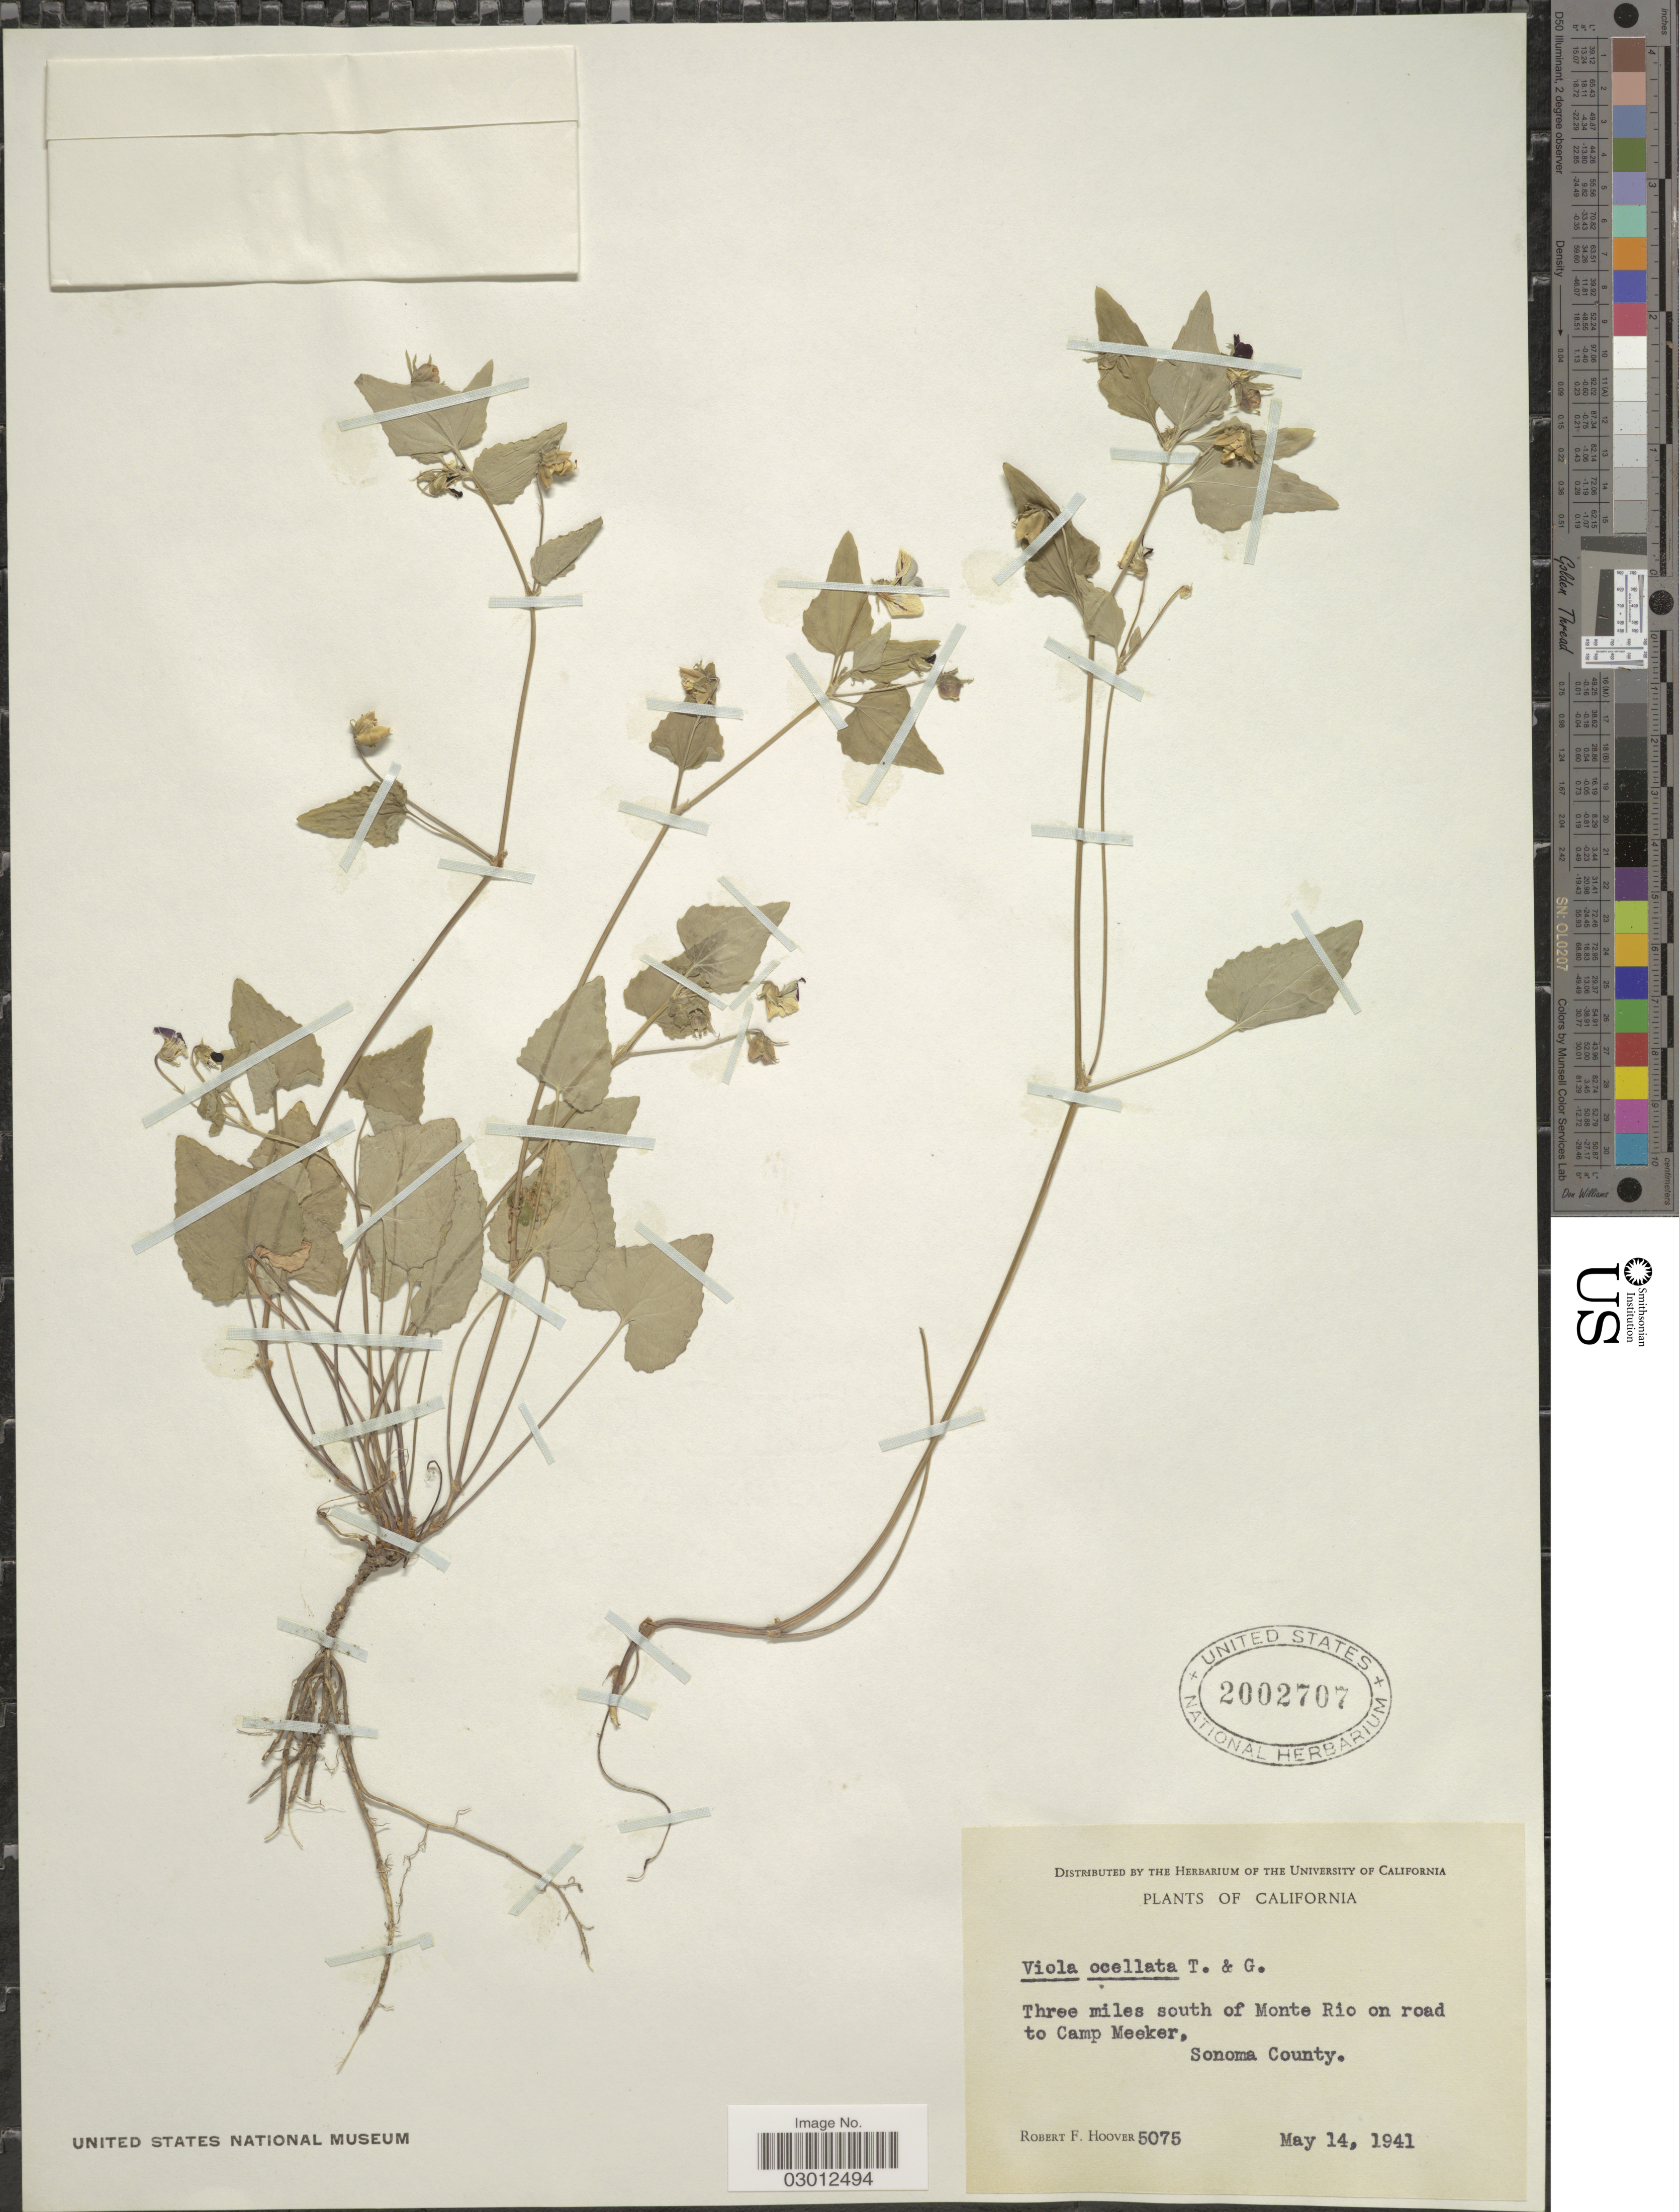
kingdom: Plantae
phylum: Tracheophyta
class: Magnoliopsida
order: Malpighiales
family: Violaceae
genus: Viola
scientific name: Viola ocellata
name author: Torr. & A. Gray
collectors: R. F. Hoover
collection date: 1941-05-14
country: United States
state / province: California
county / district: Sonoma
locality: Three miles south of Monte Rio on road to Camp Meeker, Sonoma County.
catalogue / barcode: US 2002707